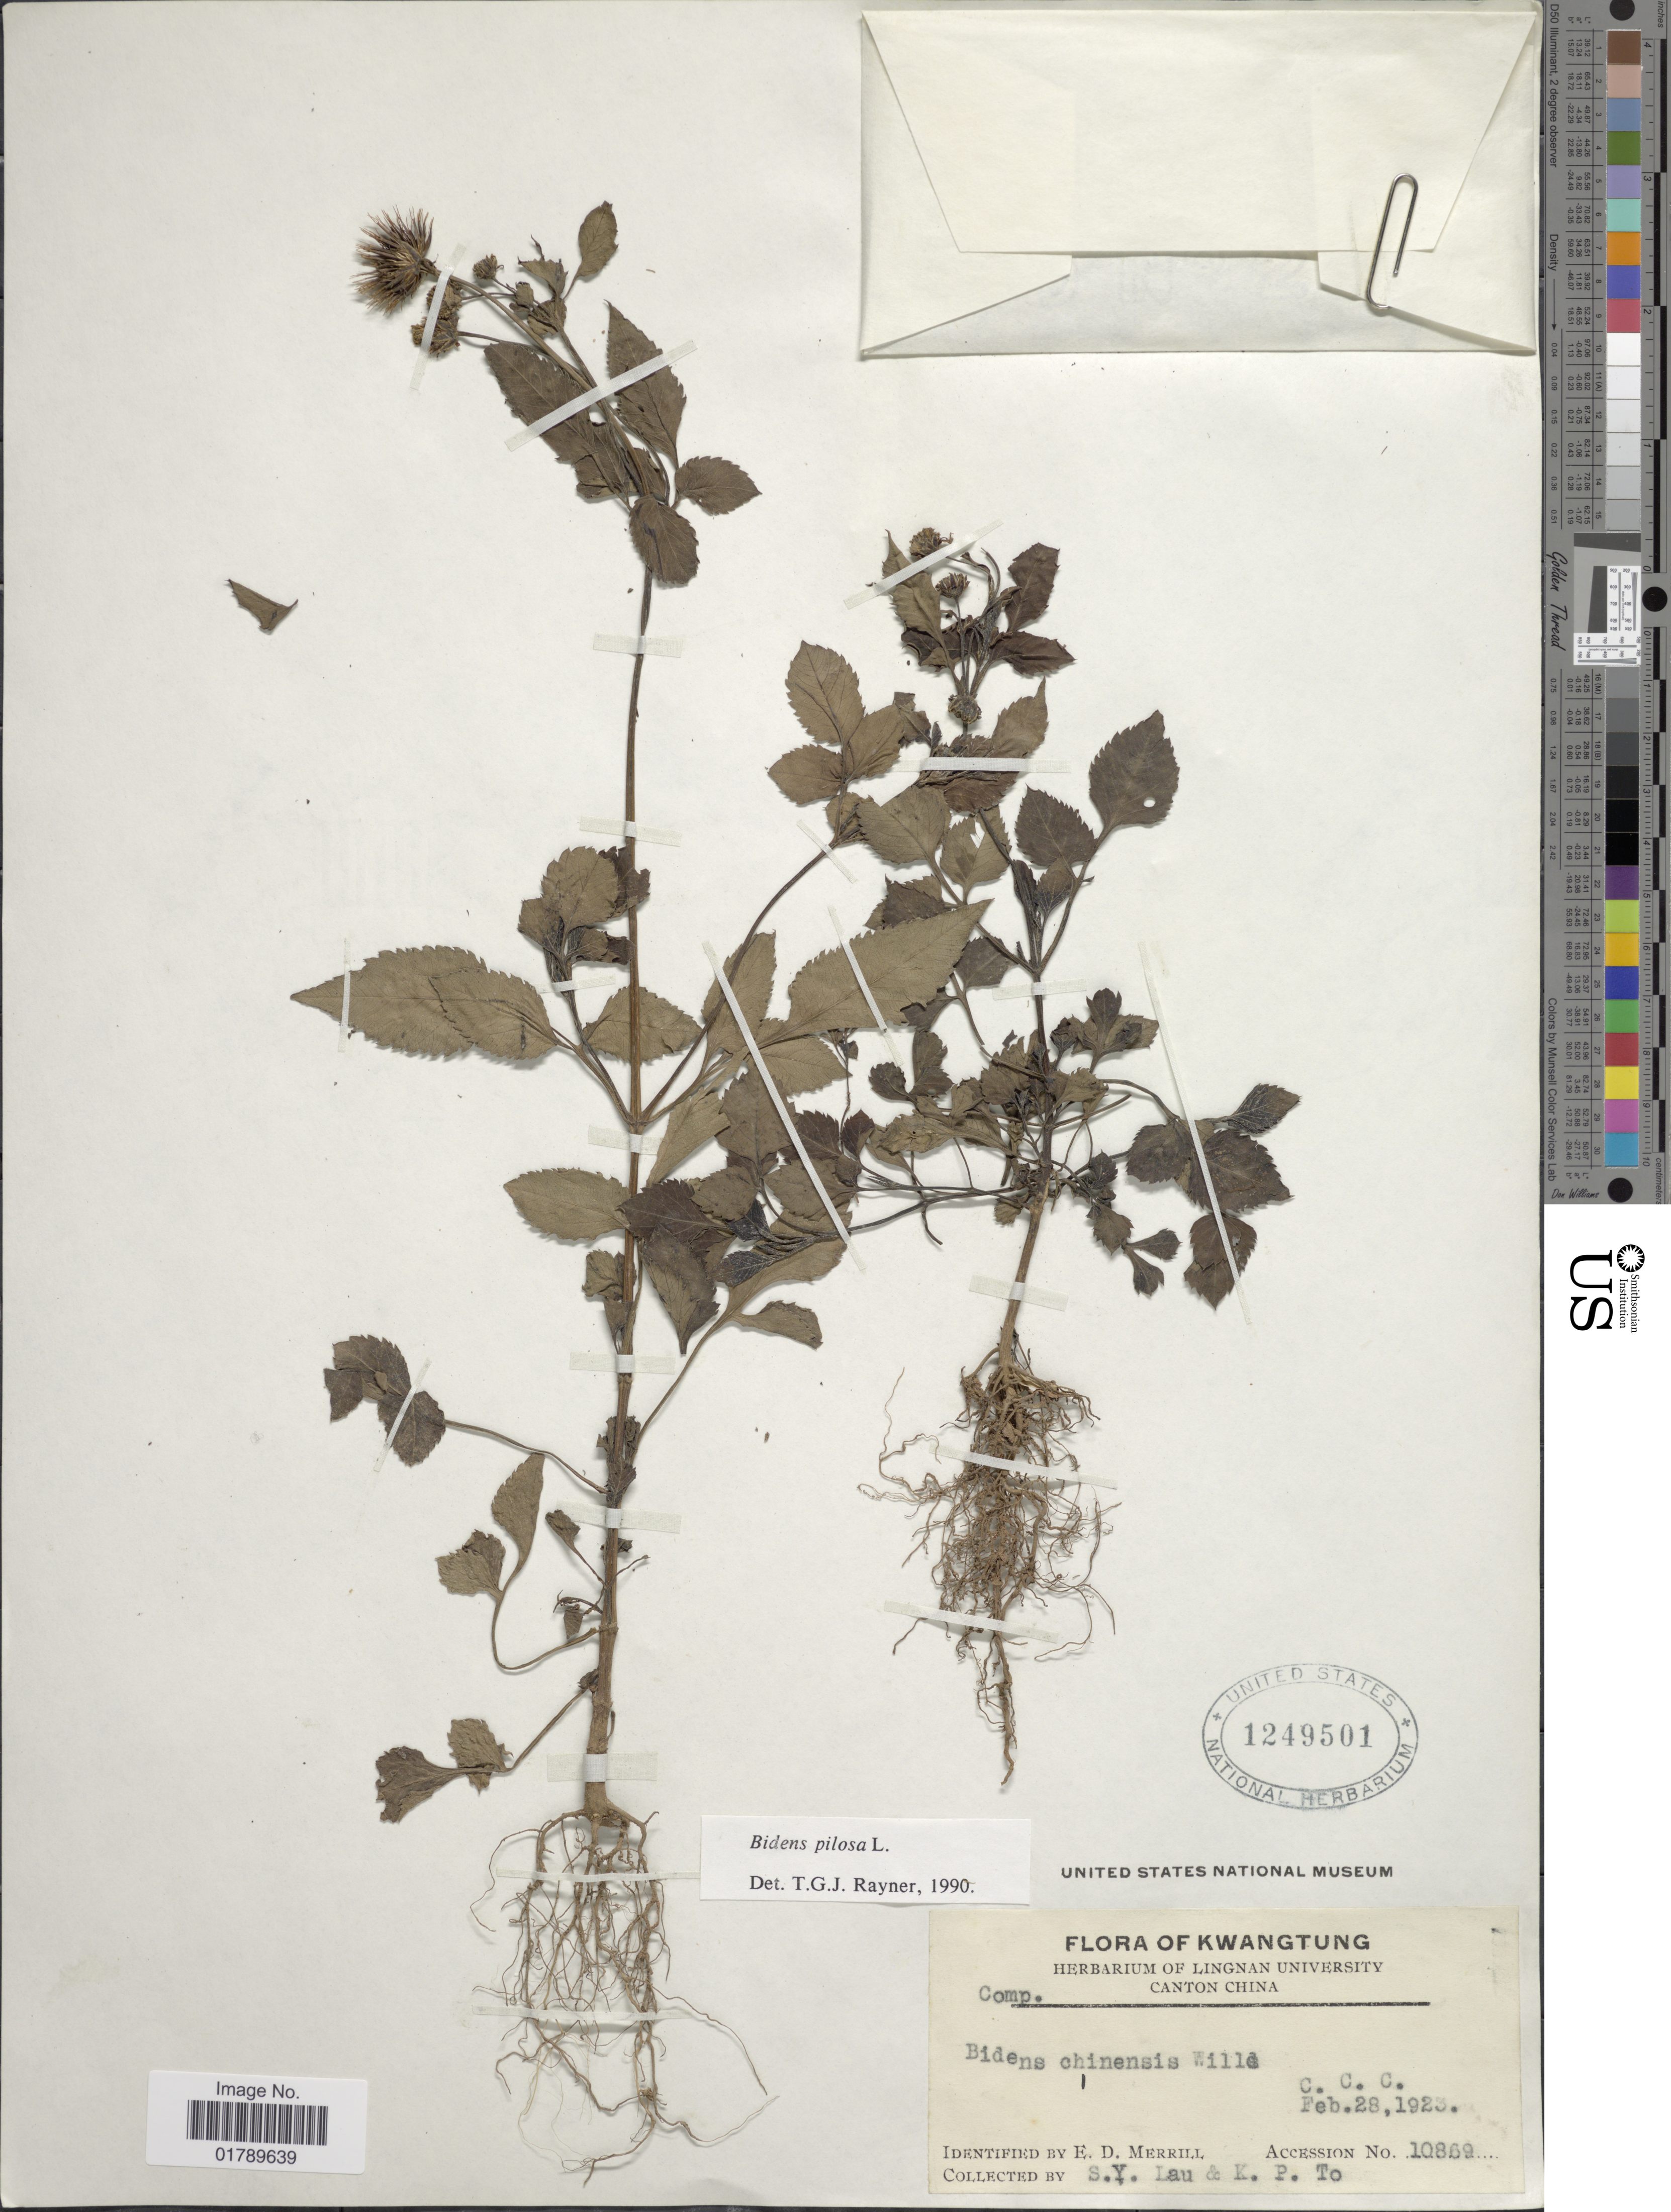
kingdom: Plantae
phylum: Tracheophyta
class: Magnoliopsida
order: Asterales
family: Asteraceae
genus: Bidens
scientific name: Bidens pilosa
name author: L.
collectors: S. Y. Lau & To Kang P'eng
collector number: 10869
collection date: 1923-02-28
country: China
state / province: Guangdong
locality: Kwangtung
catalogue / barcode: US 1249501